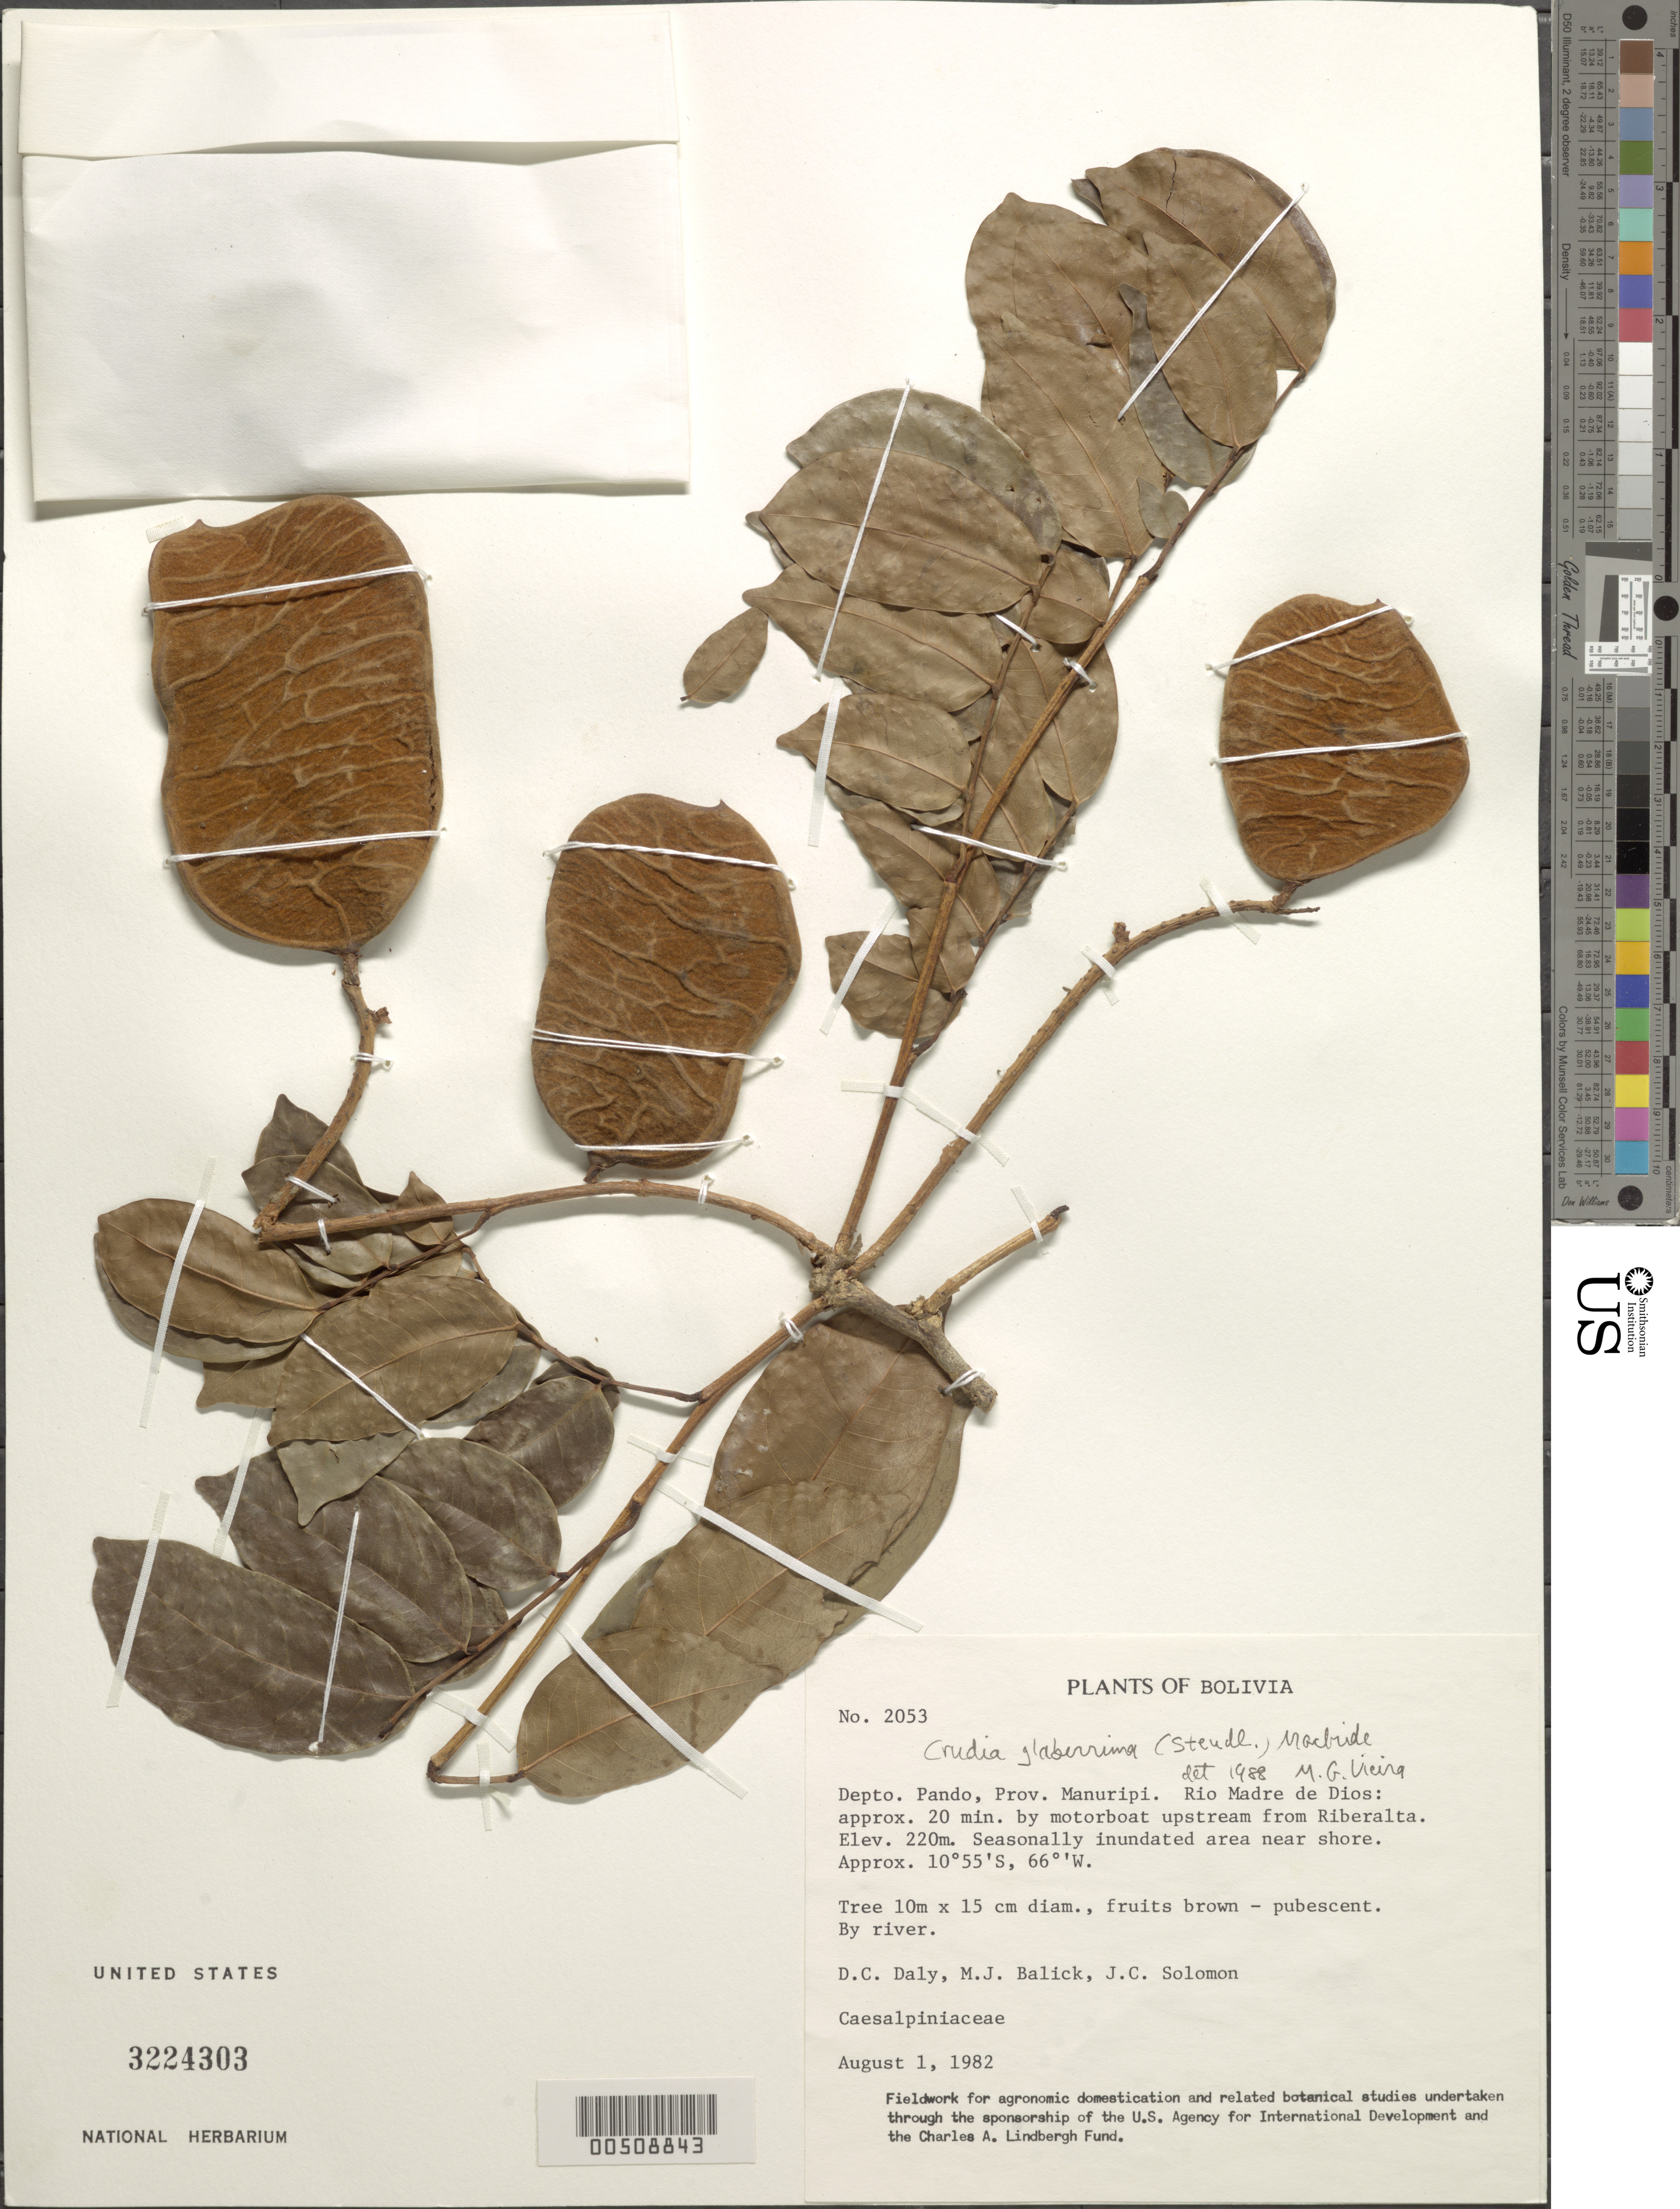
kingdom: Plantae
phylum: Tracheophyta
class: Magnoliopsida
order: Fabales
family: Fabaceae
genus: Crudia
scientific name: Crudia glaberrima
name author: (Steud.) J.F. Macbr.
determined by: Vieira, M. G.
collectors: D. C. Daly, M. J. Balick & J. C. Solomon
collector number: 2053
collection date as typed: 01 Aug 1982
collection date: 1982-08-01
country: Bolivia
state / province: Pando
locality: Manuripi, Rio Madre de Dios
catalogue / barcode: US 3224303